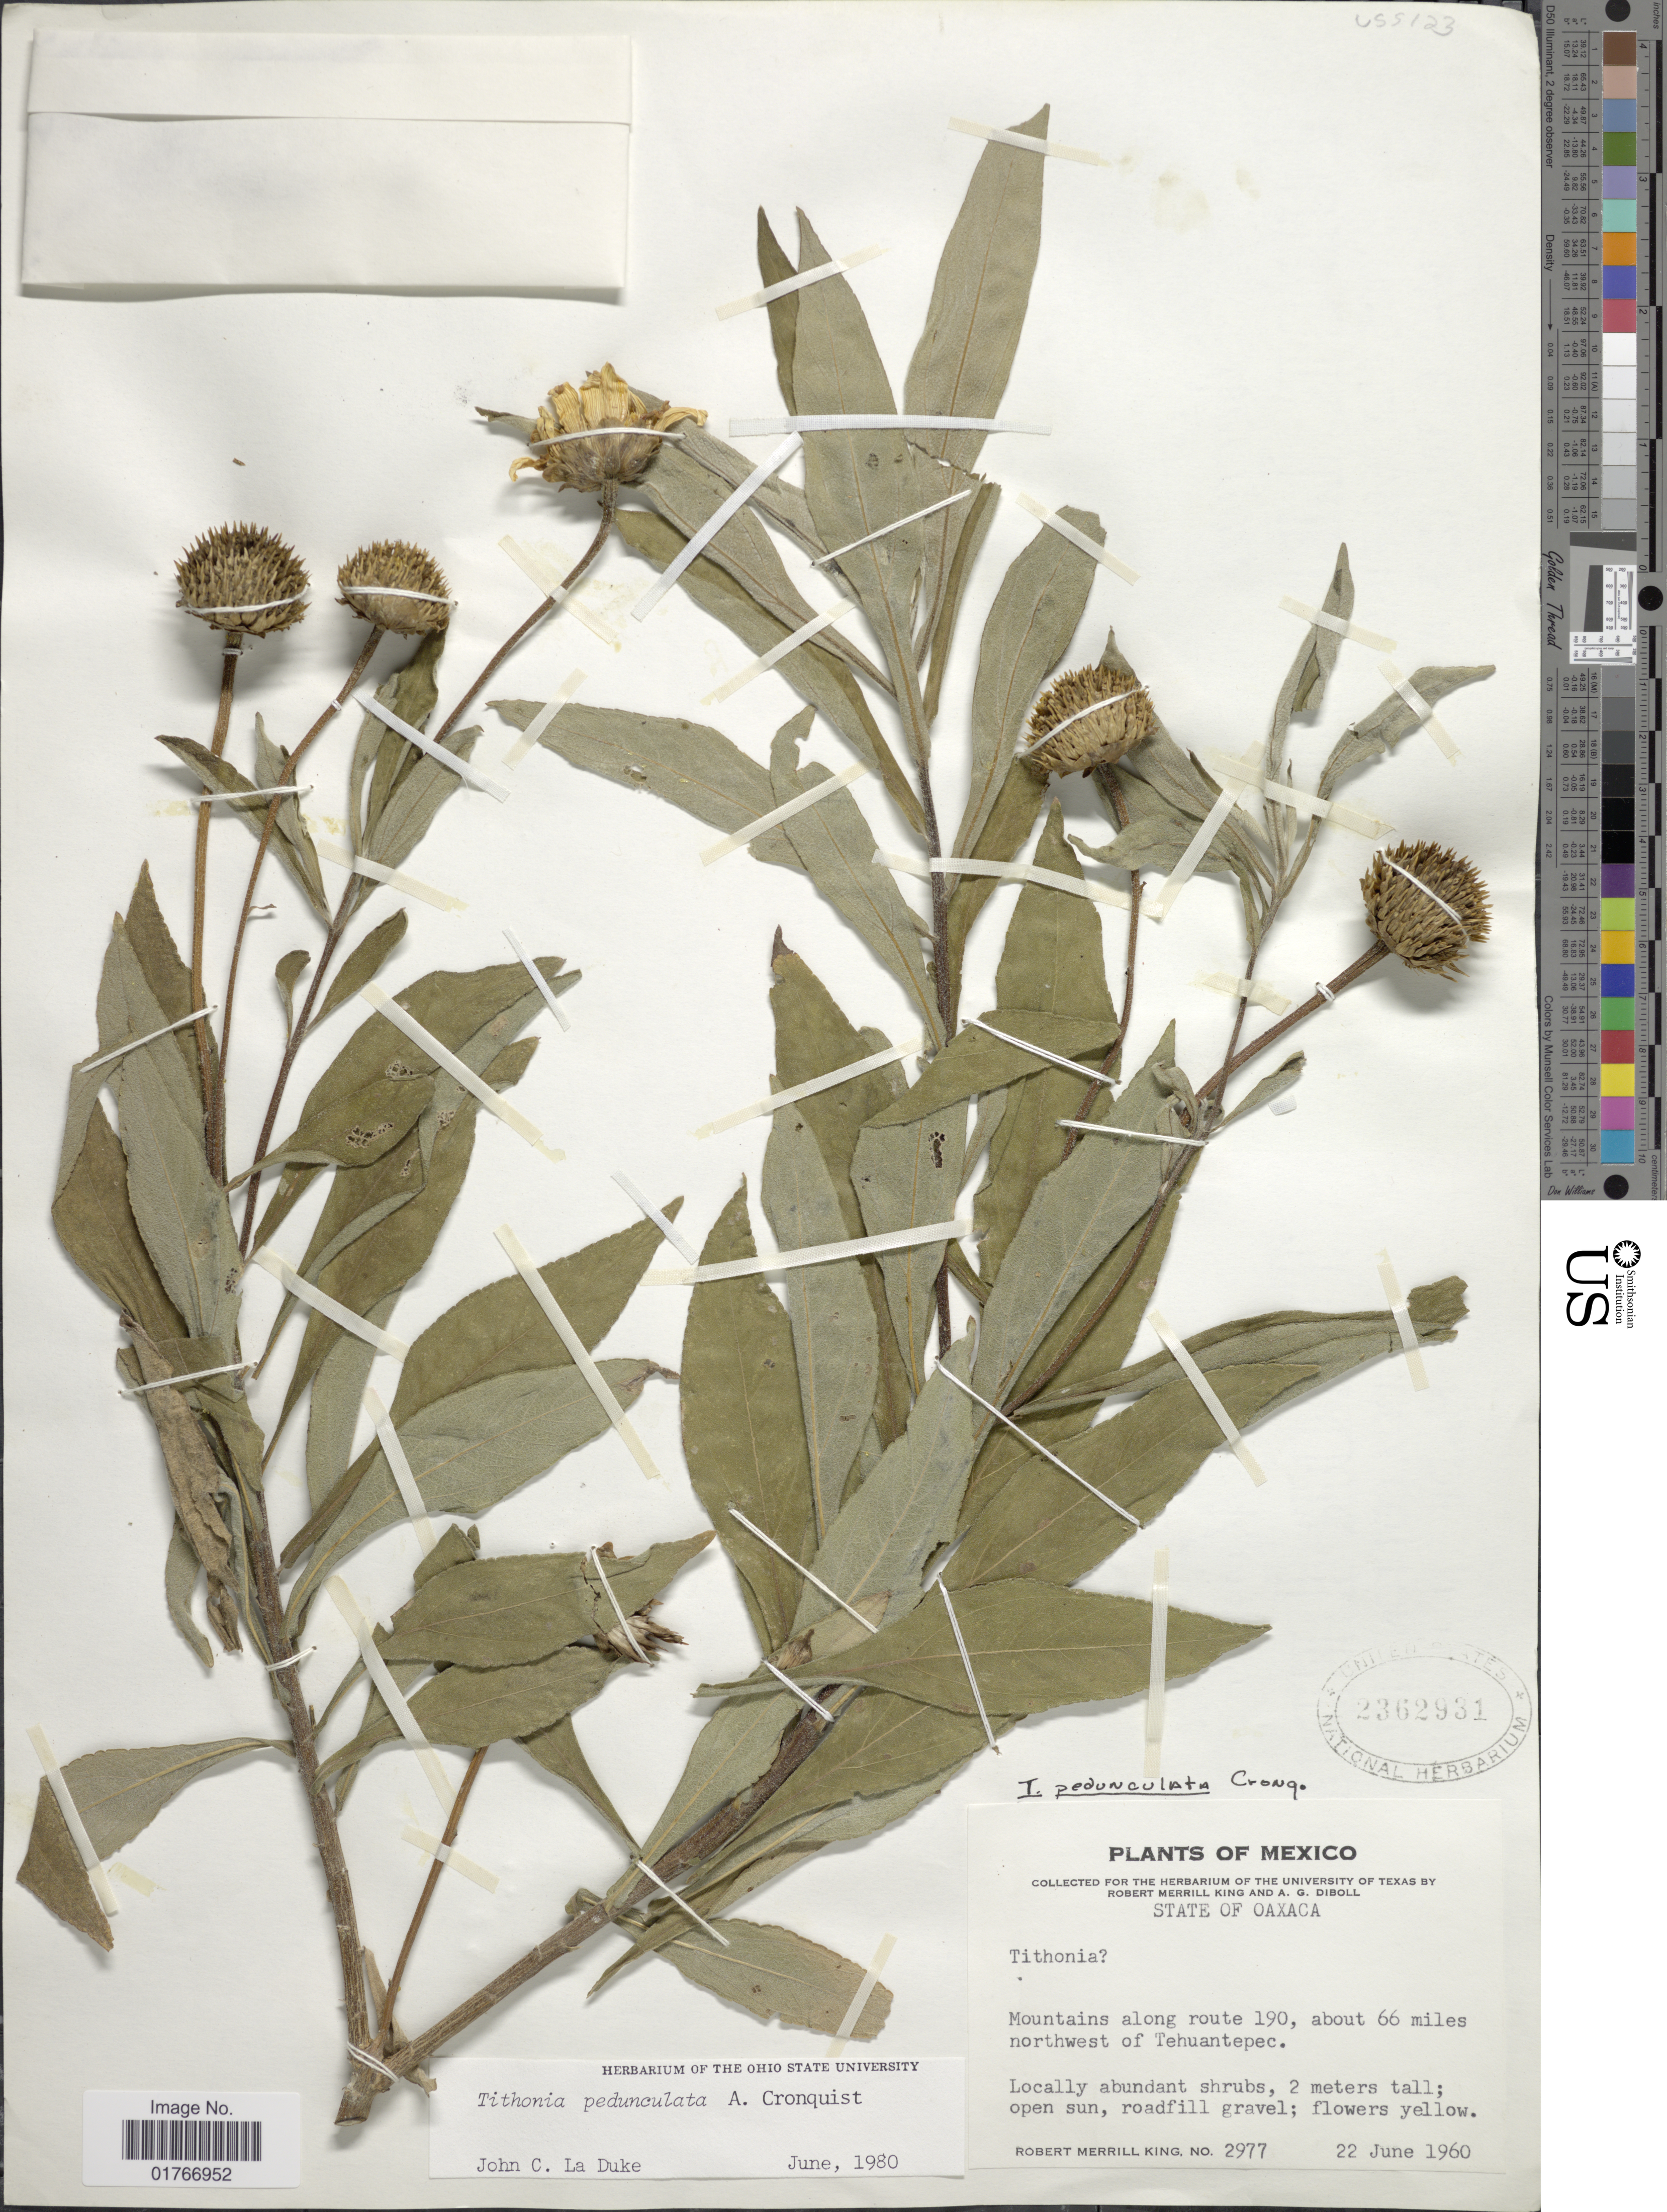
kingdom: Plantae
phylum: Tracheophyta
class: Magnoliopsida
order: Asterales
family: Asteraceae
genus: Tithonia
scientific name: Tithonia pedunculata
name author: Cronq.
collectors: R. M. King & A. Diboll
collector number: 2977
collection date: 1960-06-22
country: Mexico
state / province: Oaxaca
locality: Mountains along route 190, about 66 miles northwest of Tehuantepec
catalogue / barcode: US 2362931